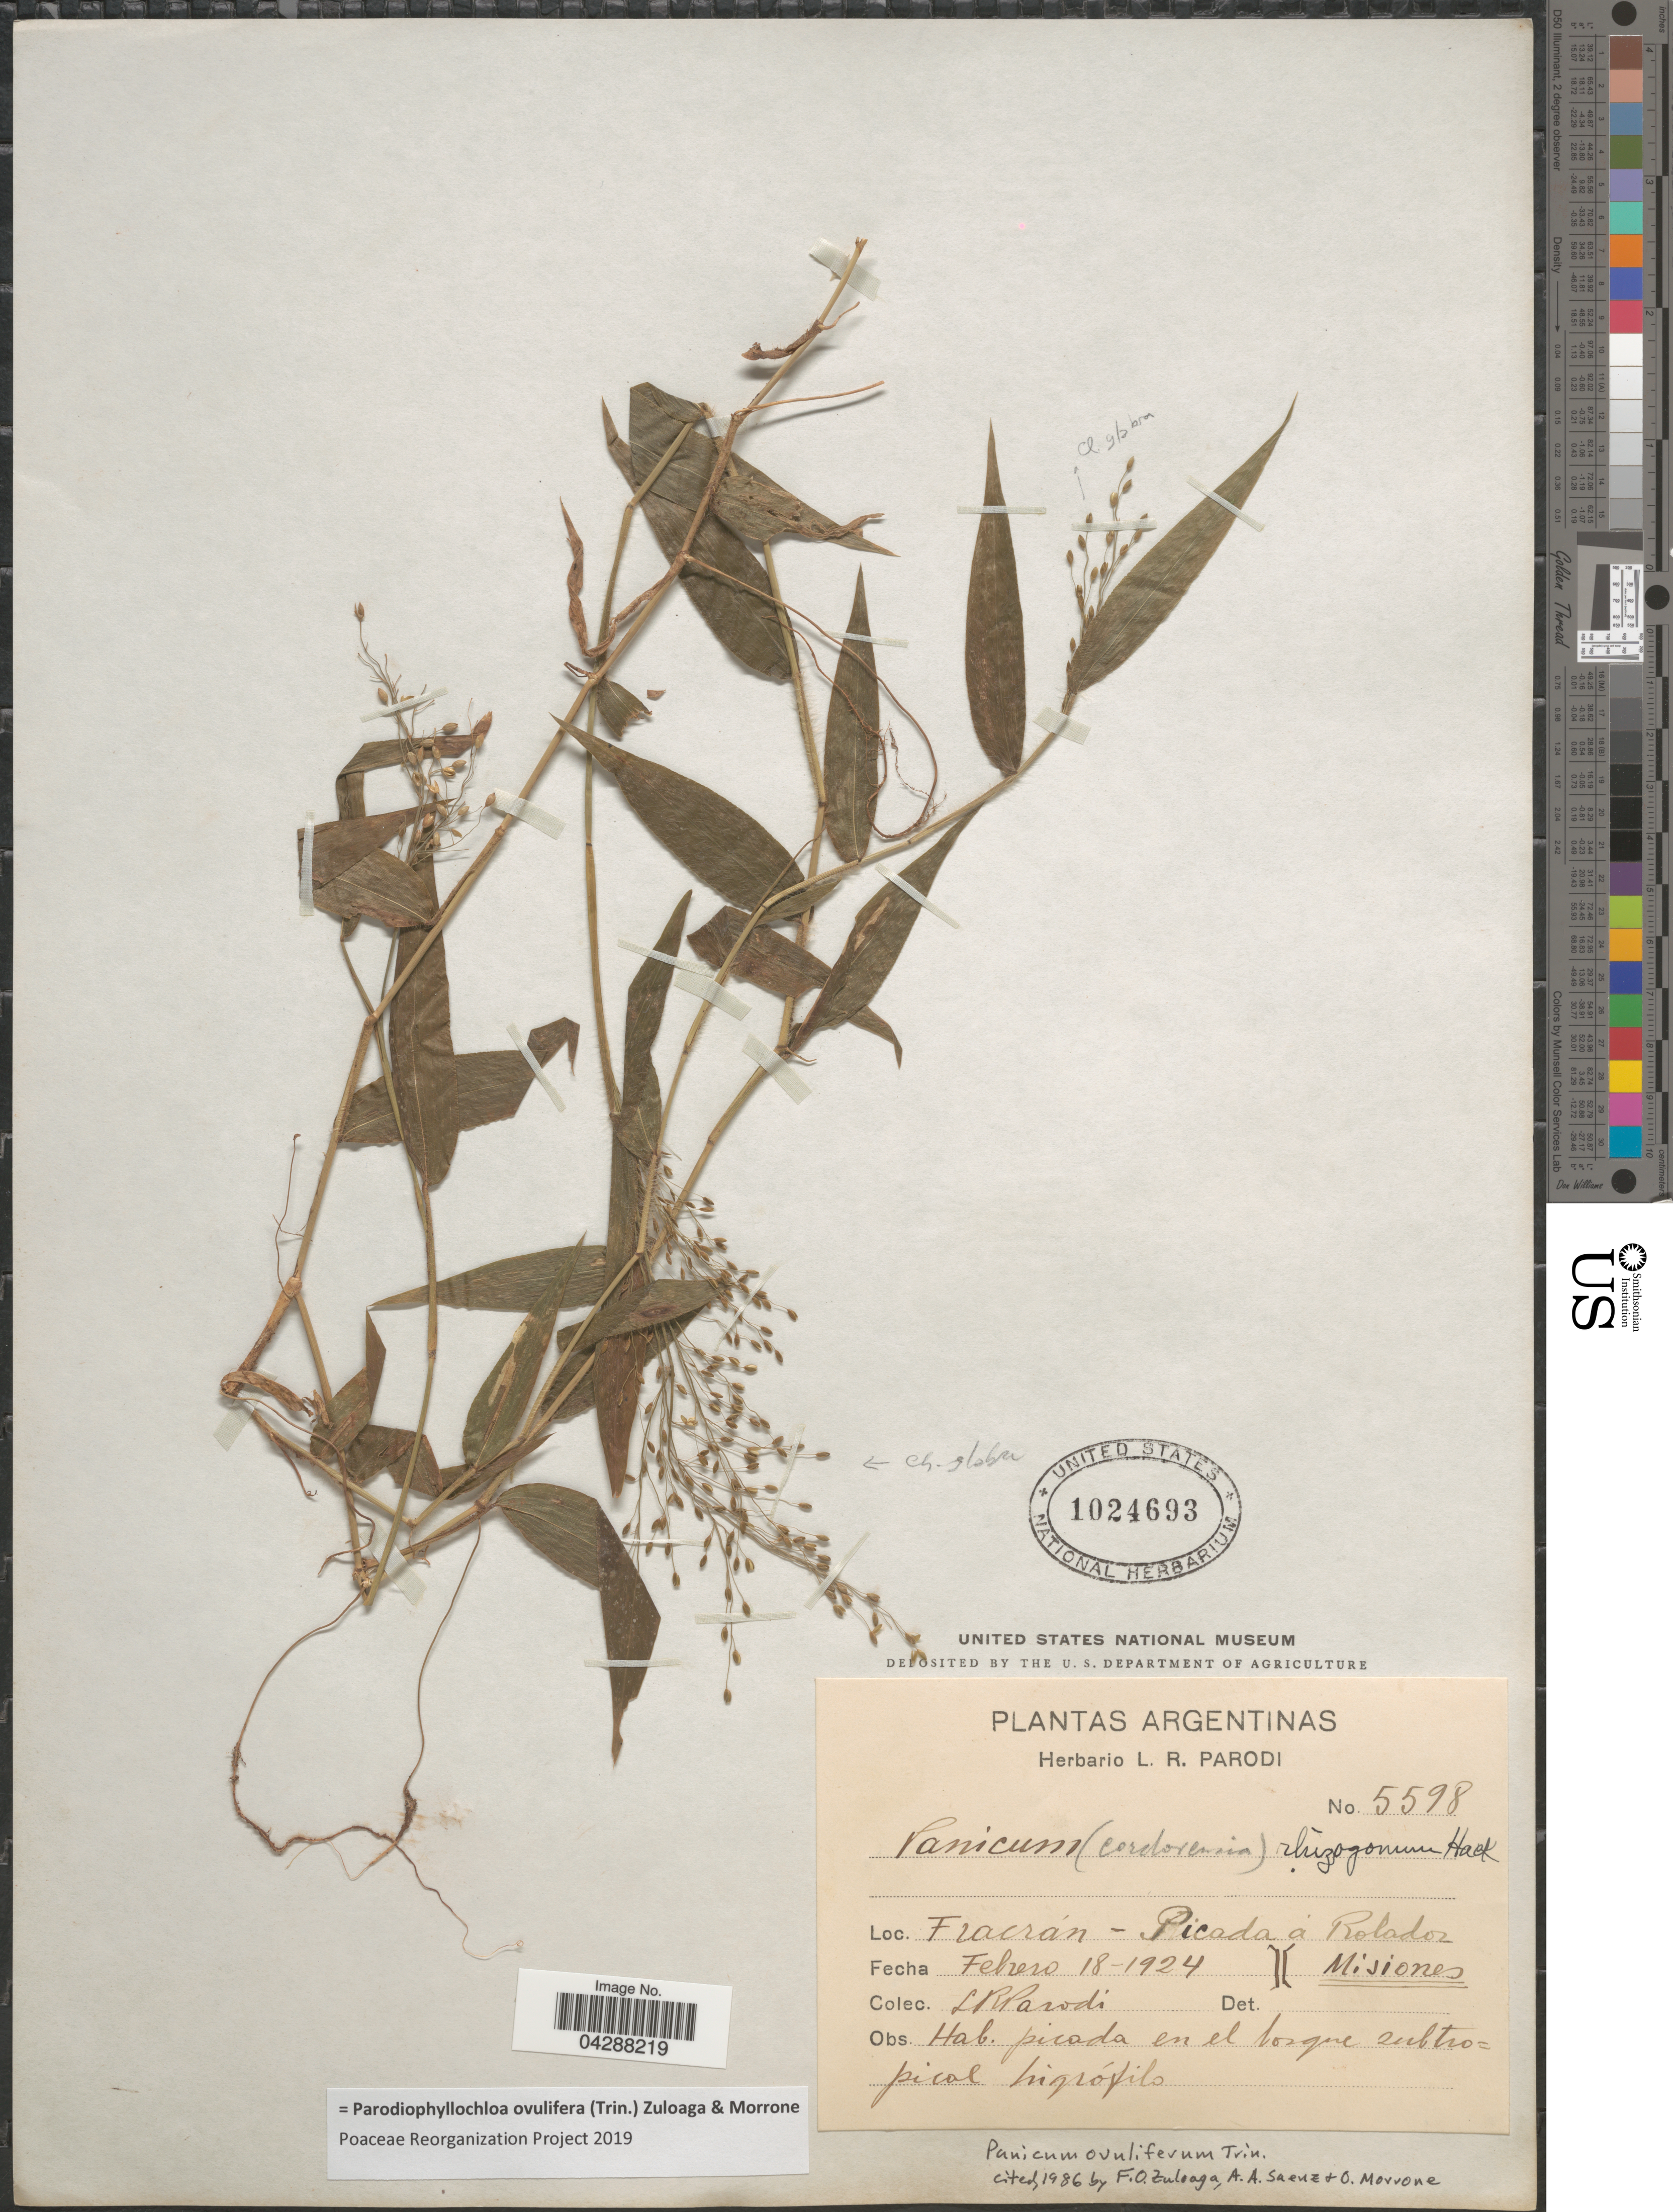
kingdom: Plantae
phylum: Tracheophyta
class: Liliopsida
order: Poales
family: Poaceae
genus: Parodiophyllochloa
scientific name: Parodiophyllochloa ovulifera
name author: (Trin.) Zuloaga & Morrone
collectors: L. R. Parodi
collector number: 5598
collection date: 1924-02-18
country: Argentina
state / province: Misiones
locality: Fracrán - Picada a Rolador.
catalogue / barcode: US 1024693